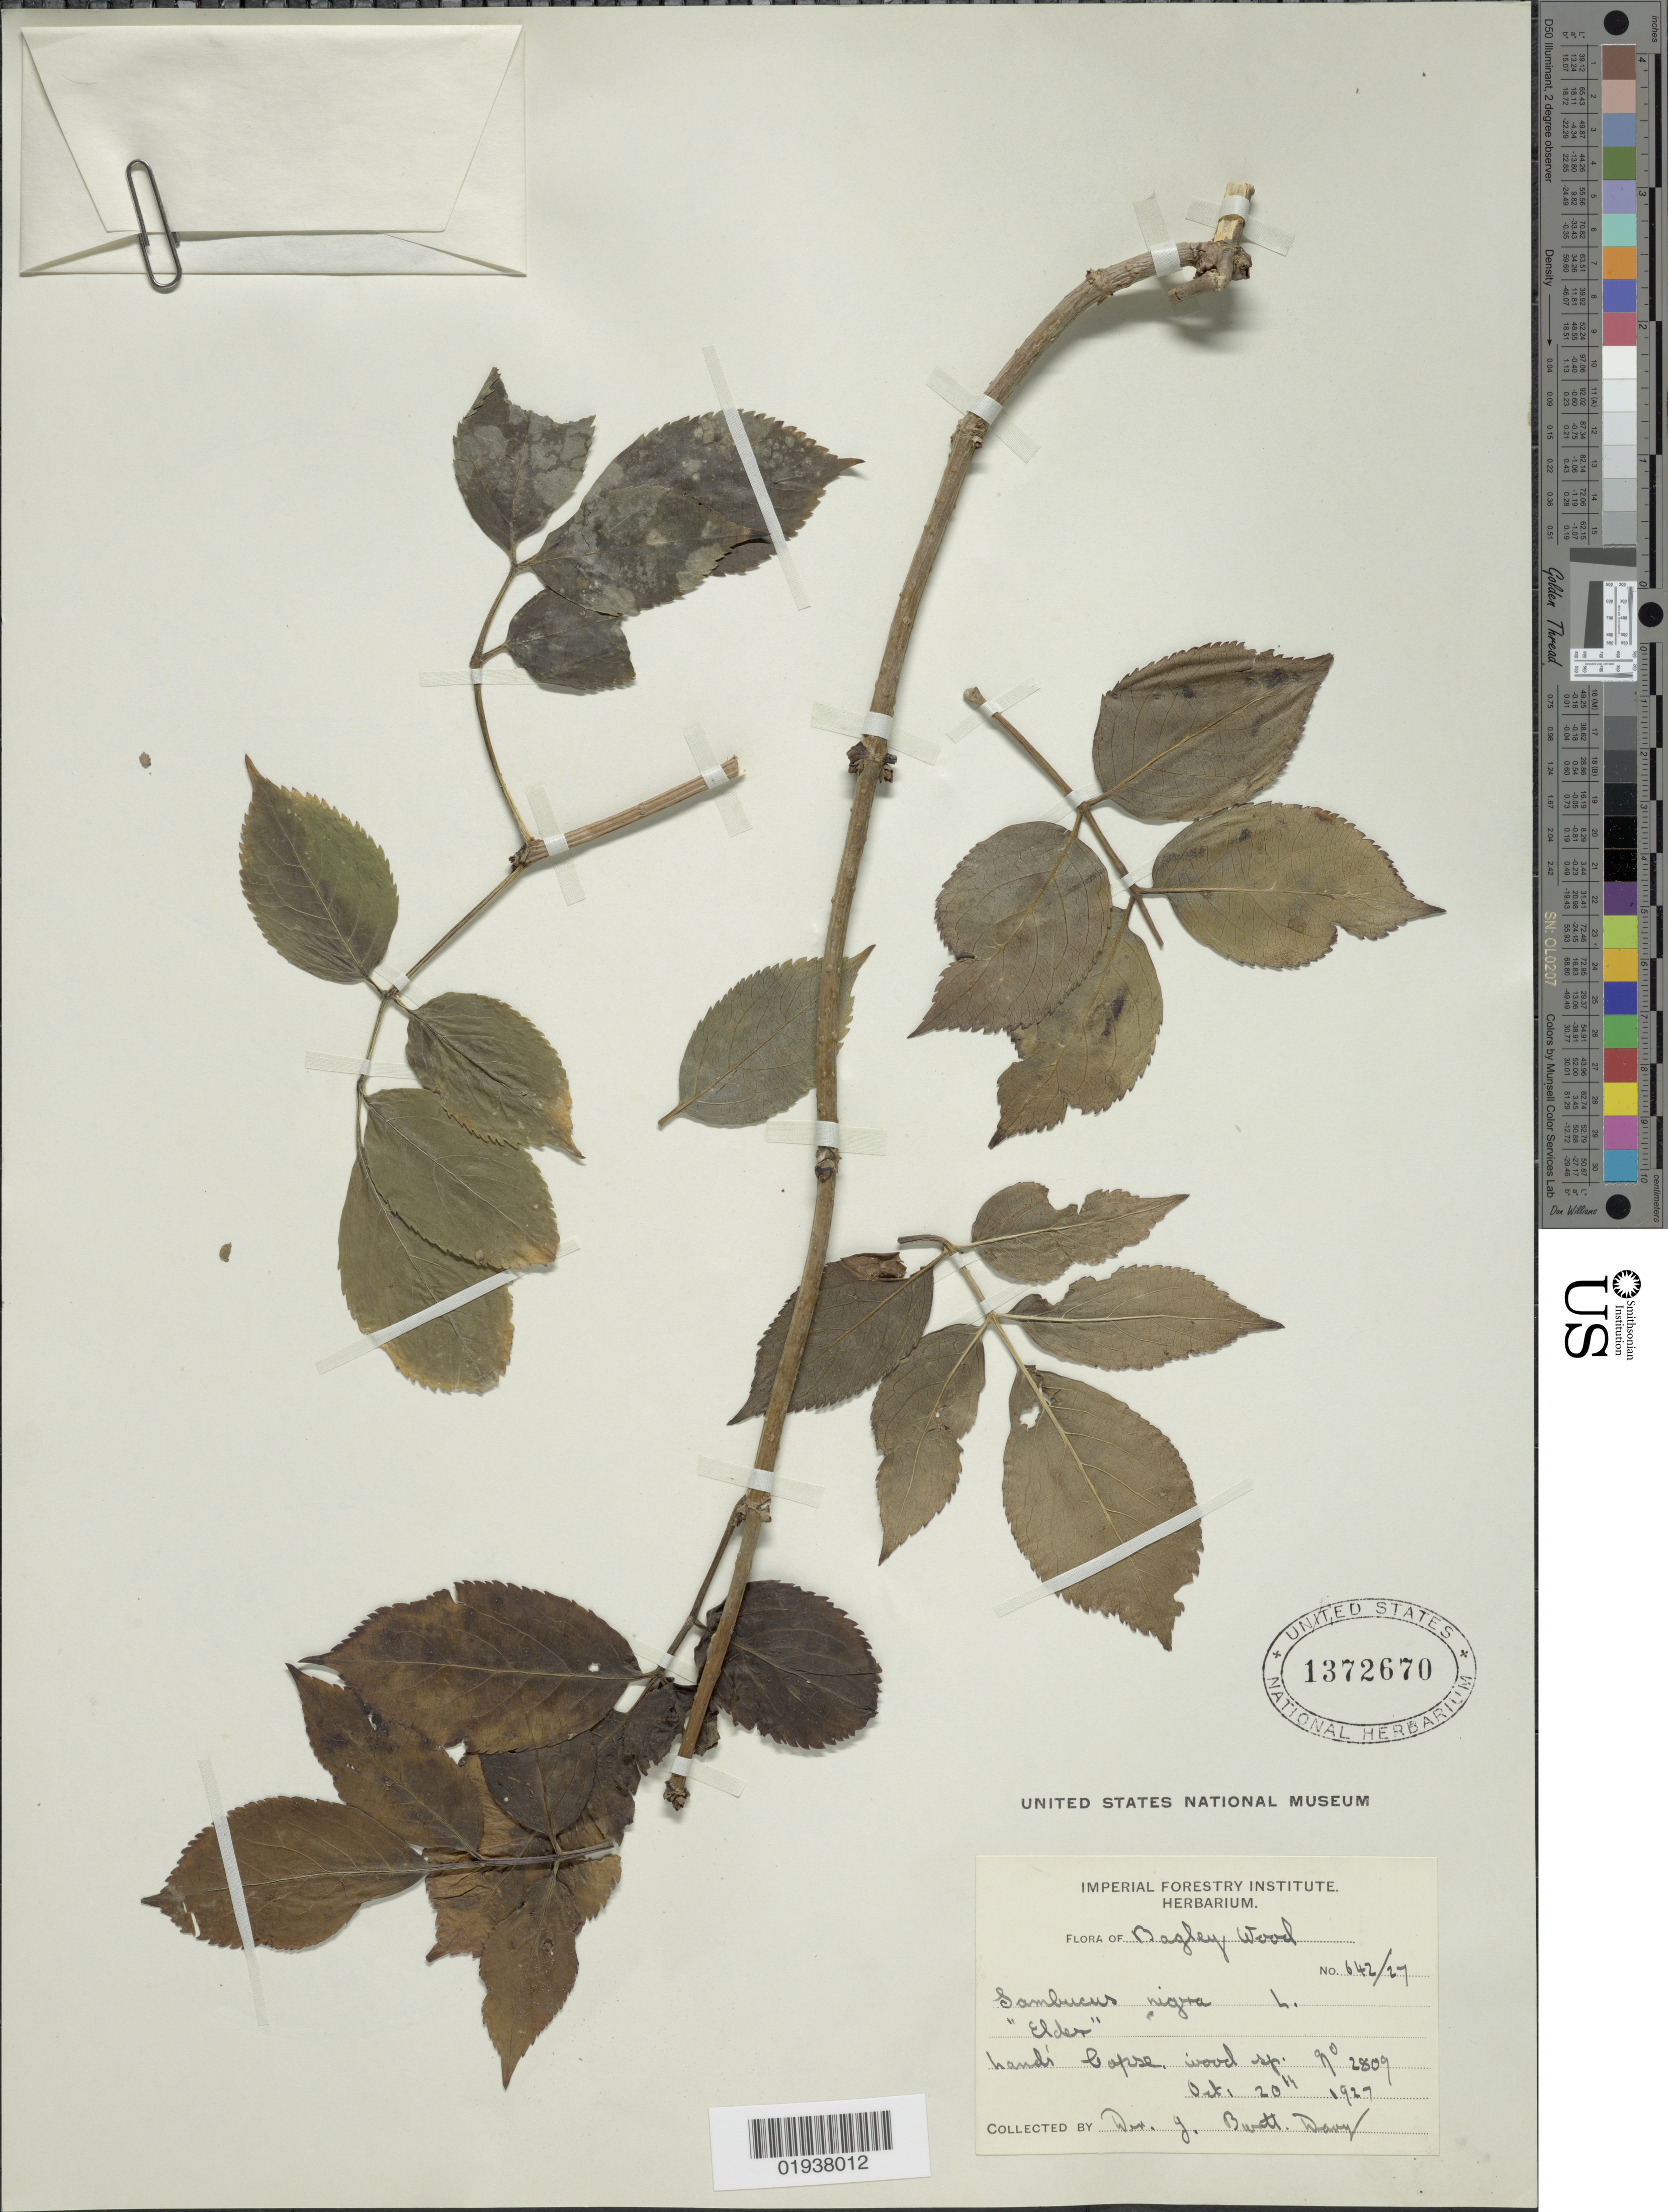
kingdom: Plantae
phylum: Tracheophyta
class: Magnoliopsida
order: Dipsacales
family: Viburnaceae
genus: Sambucus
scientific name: Sambucus nigra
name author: L.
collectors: J. Burtt Davy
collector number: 642/27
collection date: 1927-10-20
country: United Kingdom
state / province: England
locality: Bagley Wood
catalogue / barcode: US 1372670